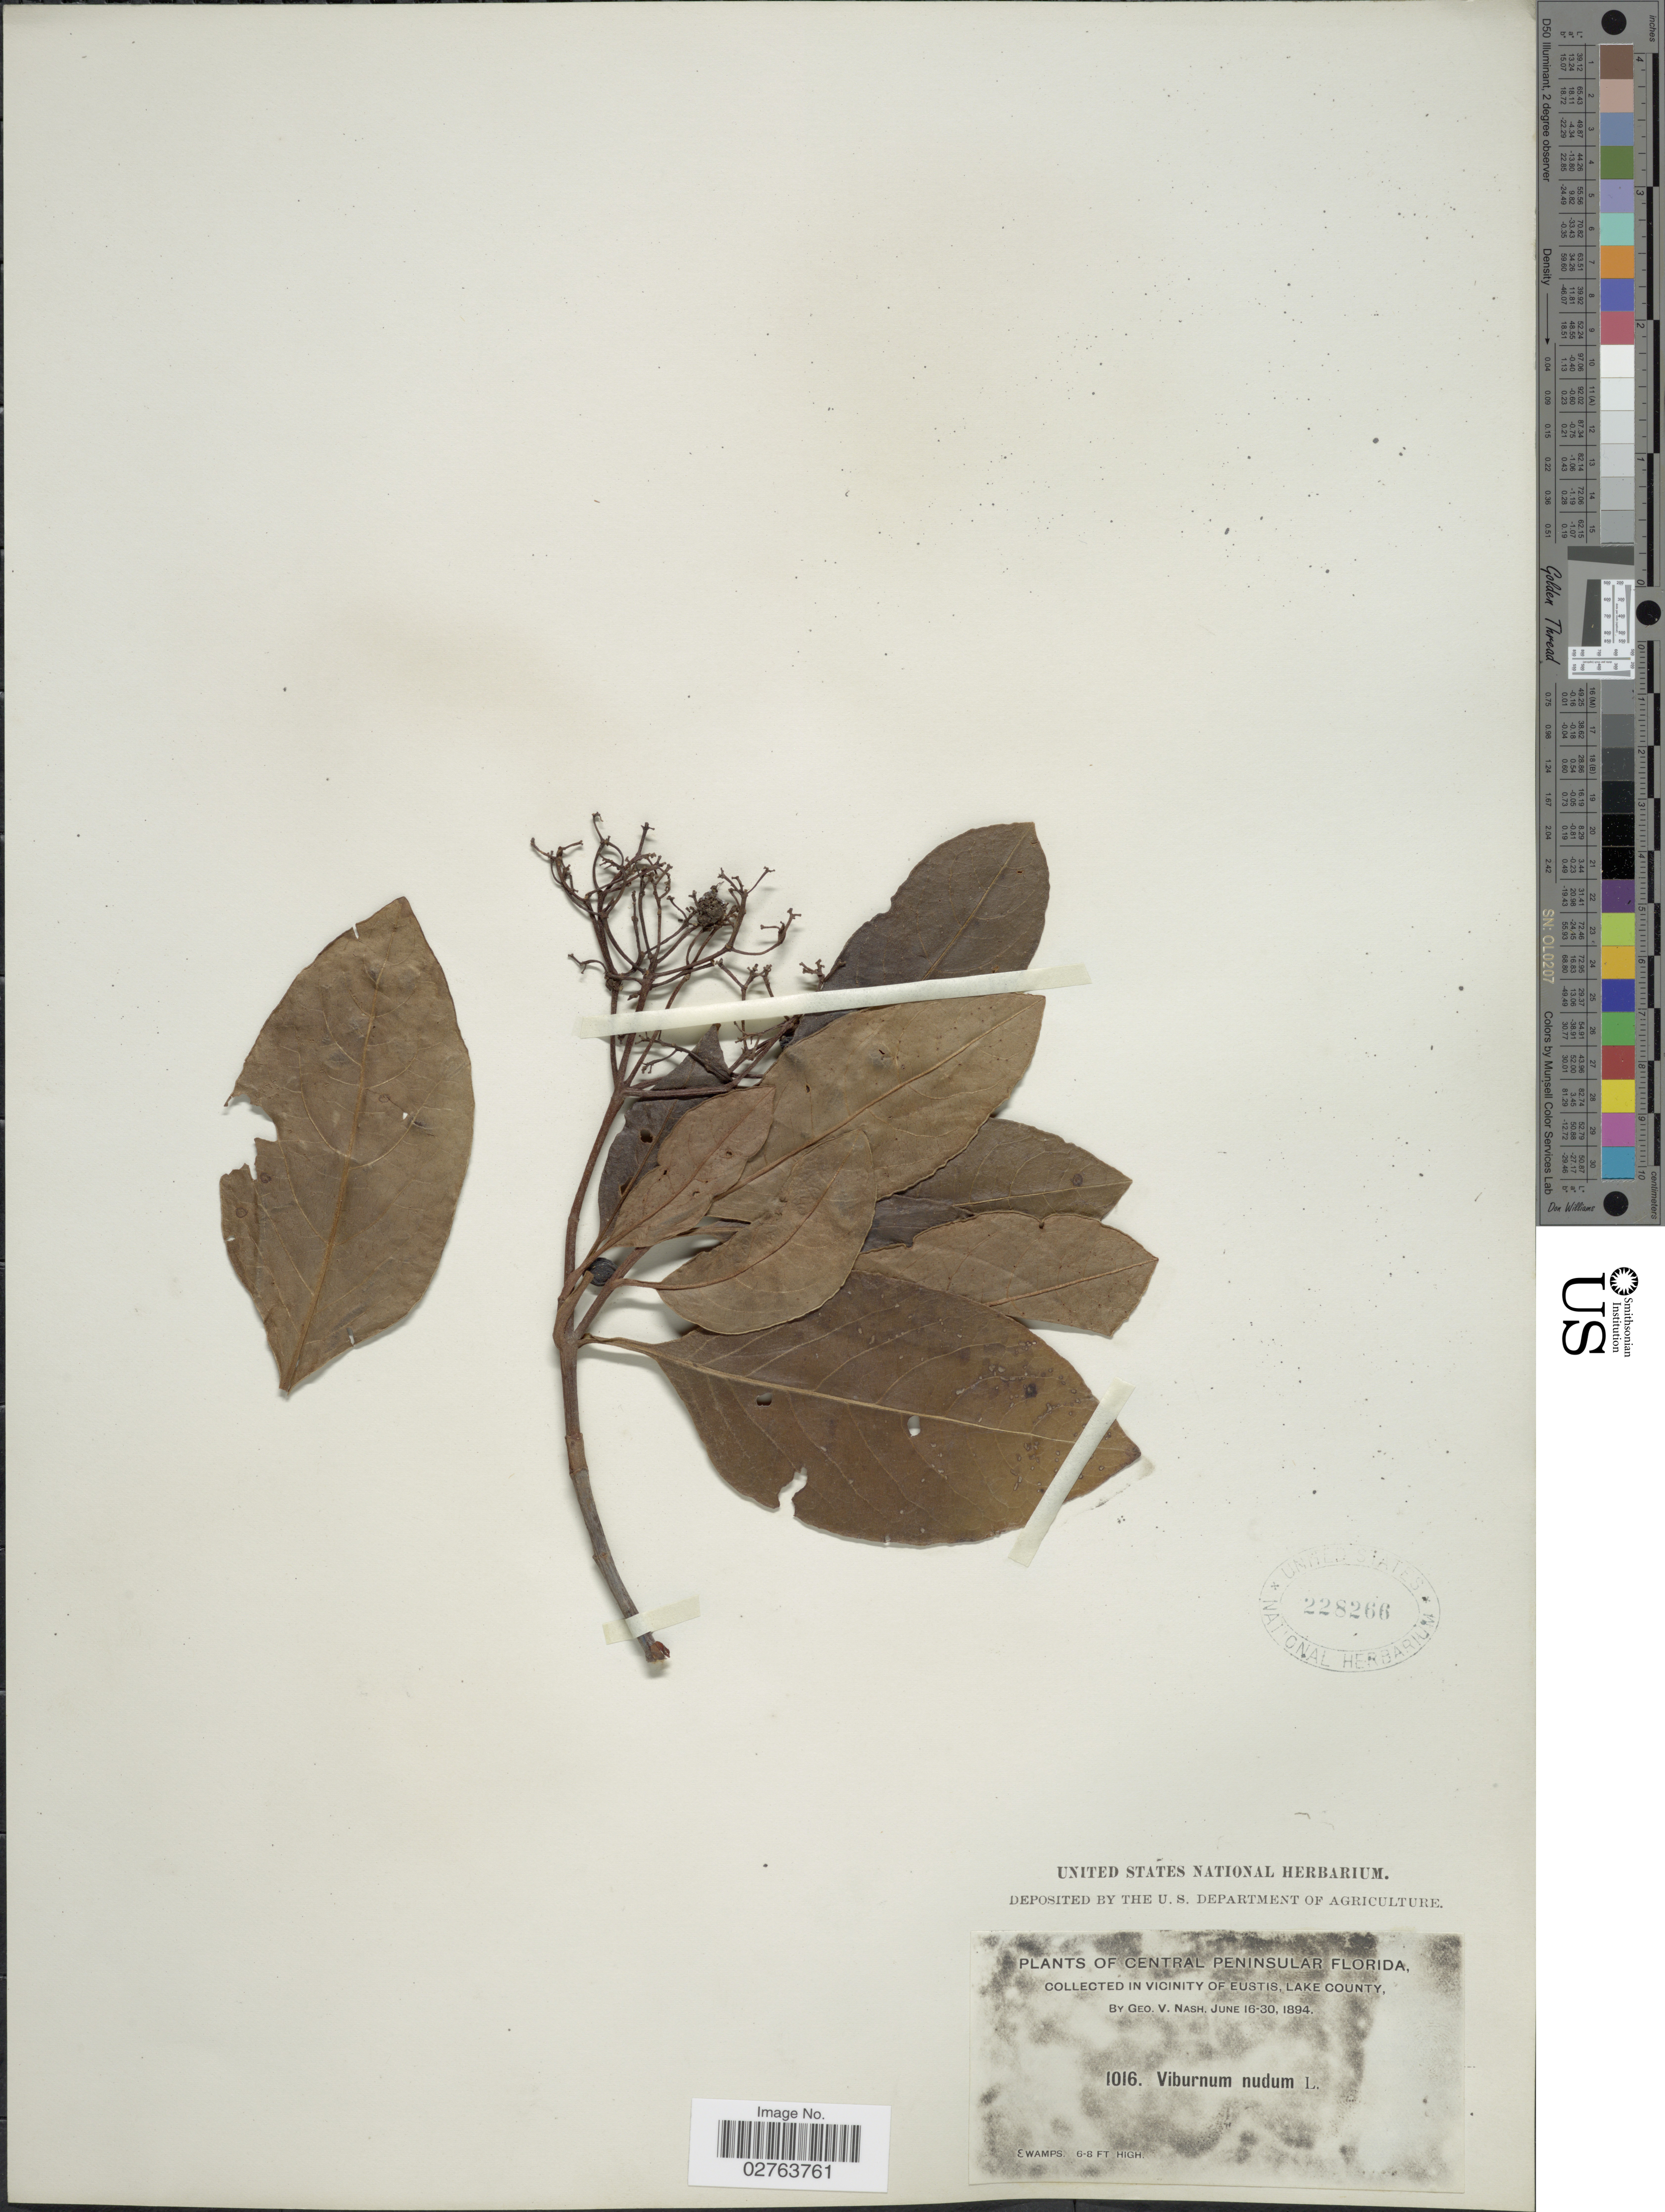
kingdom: Plantae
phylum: Tracheophyta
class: Magnoliopsida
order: Dipsacales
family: Viburnaceae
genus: Viburnum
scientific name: Viburnum nudum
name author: L.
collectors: G. V. Nash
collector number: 1016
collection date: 1894-06-16/1894-06-30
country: United States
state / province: Florida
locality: Central Peninsular Florida. Vicinity of Eustis, Lake County.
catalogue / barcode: US 228266